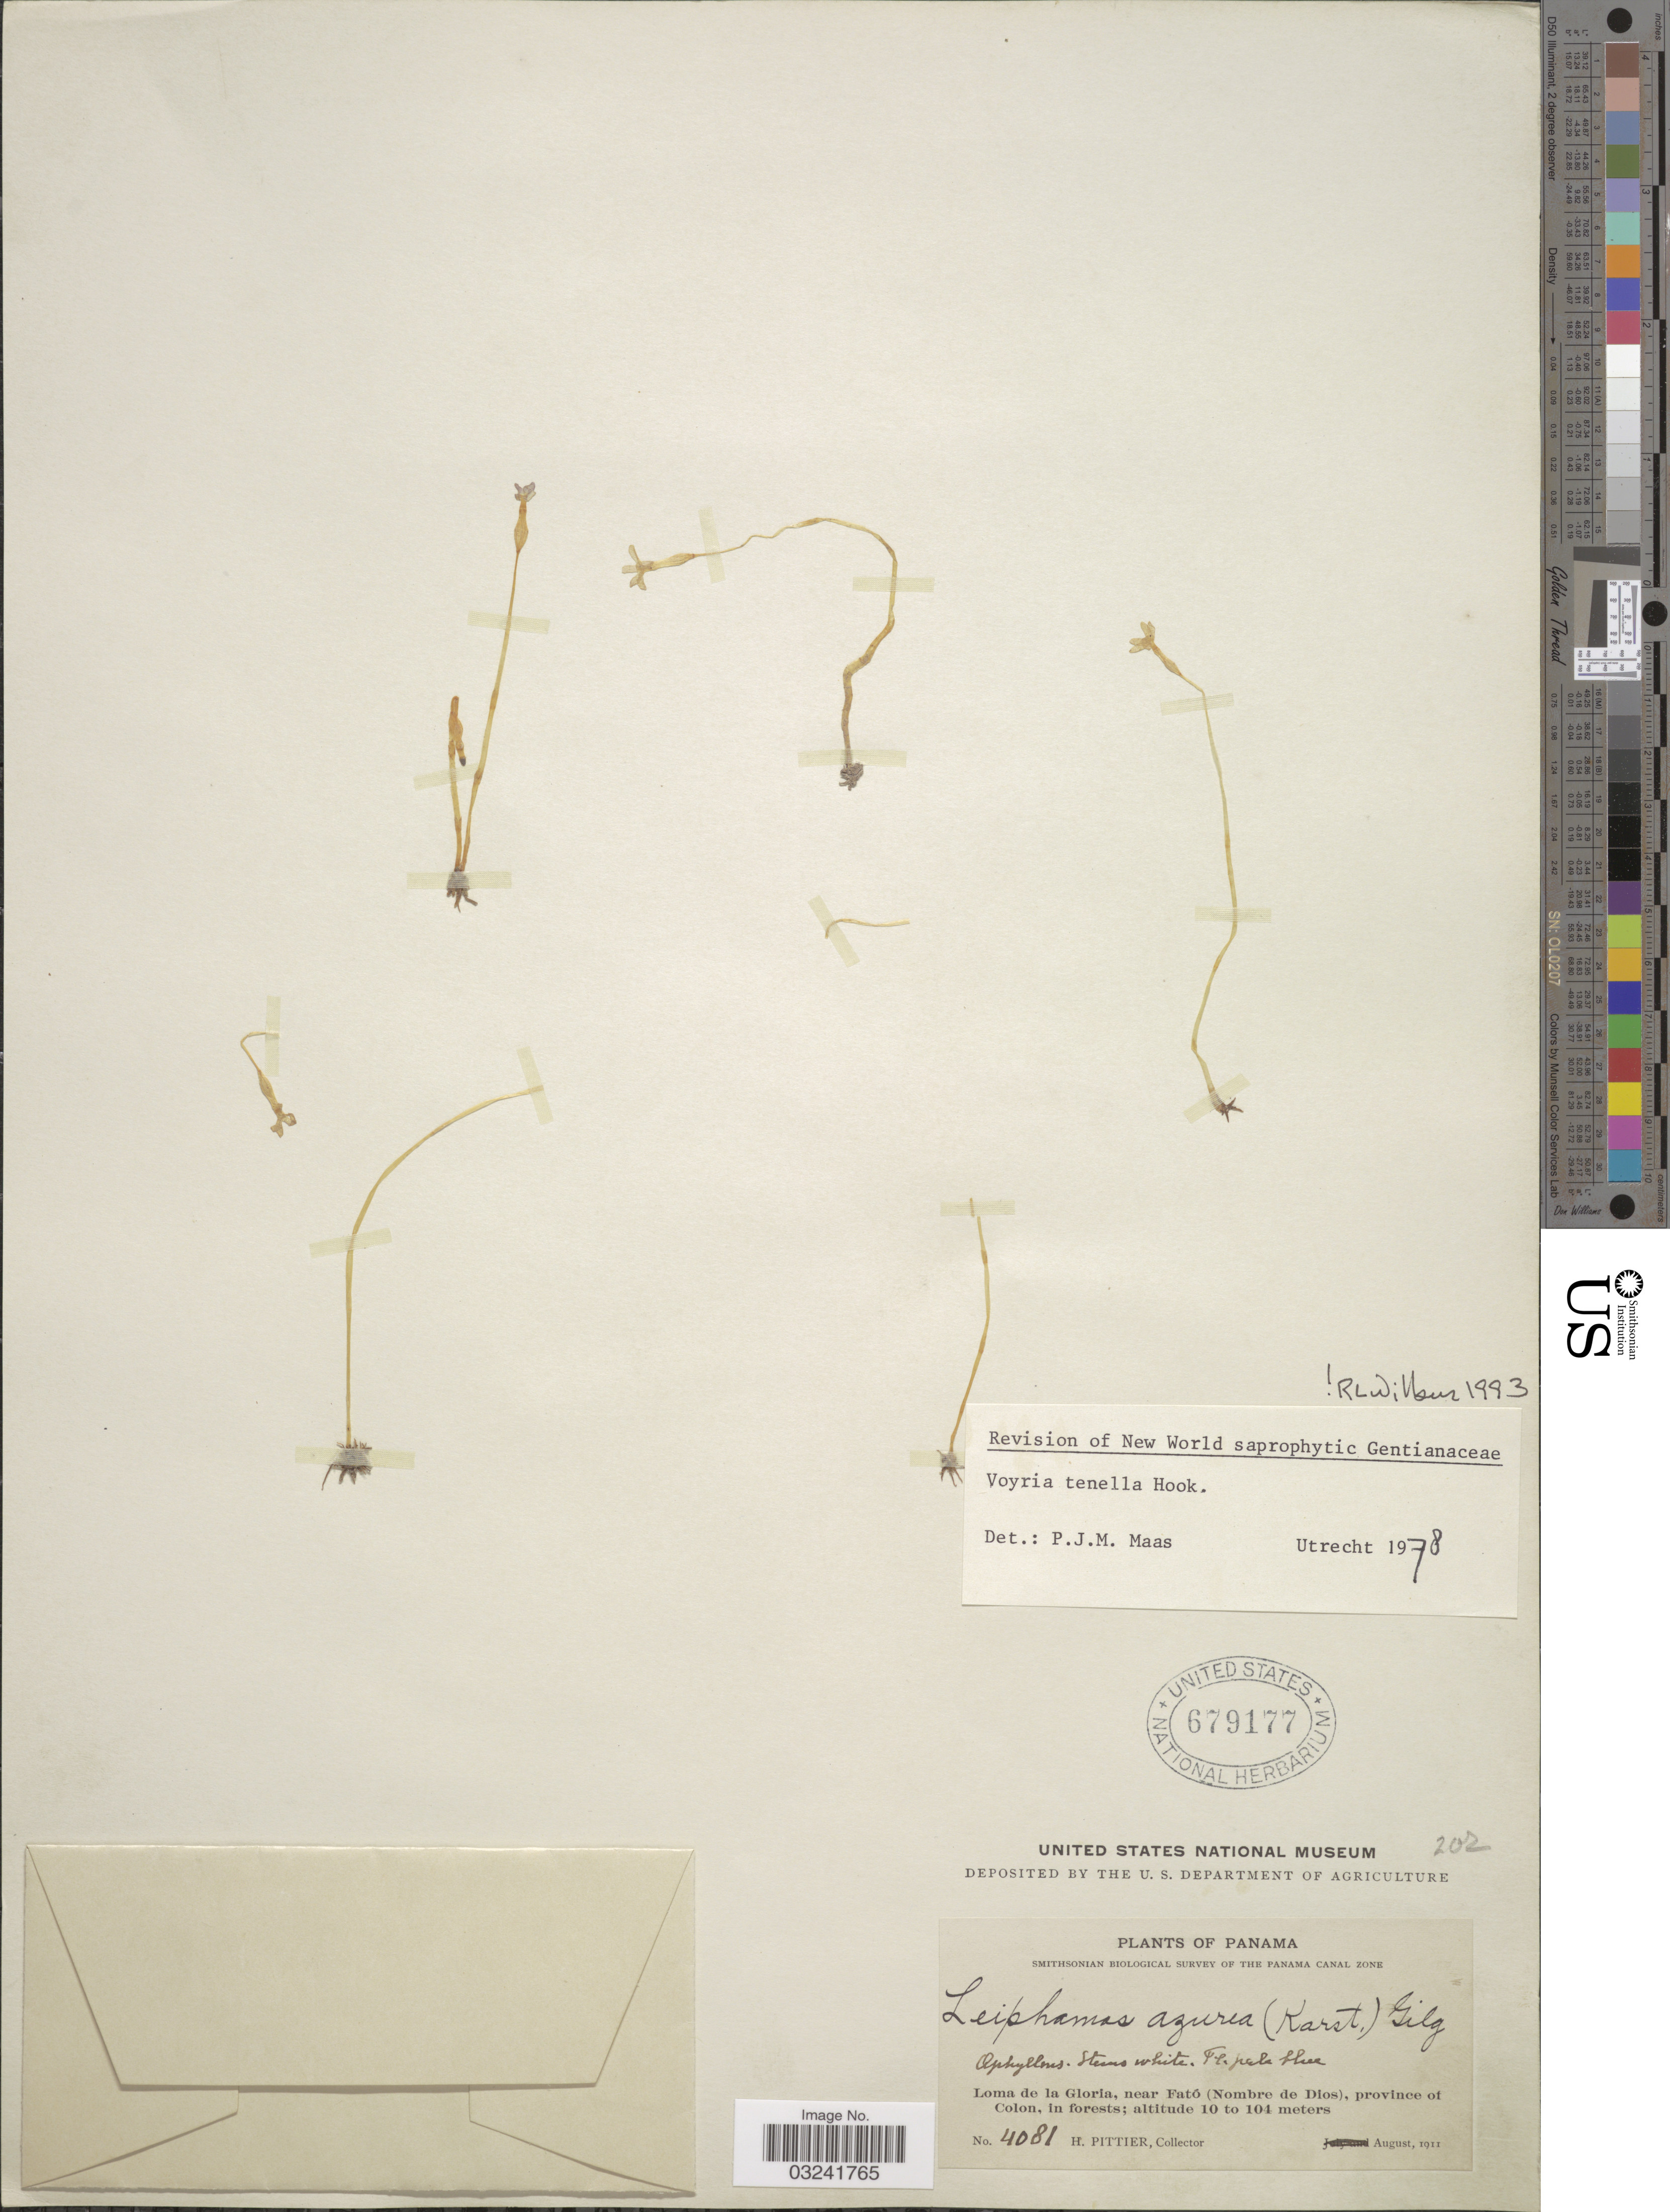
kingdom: Plantae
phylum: Tracheophyta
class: Magnoliopsida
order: Gentianales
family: Gentianaceae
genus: Voyria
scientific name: Voyria tenella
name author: Guilding ex Hook.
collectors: H. F. Pittier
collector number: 4081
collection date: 1911-08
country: Panama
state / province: Colón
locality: Loma de la Gloria, near Fató (Nombre de Dios).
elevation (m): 10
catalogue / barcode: US 679177